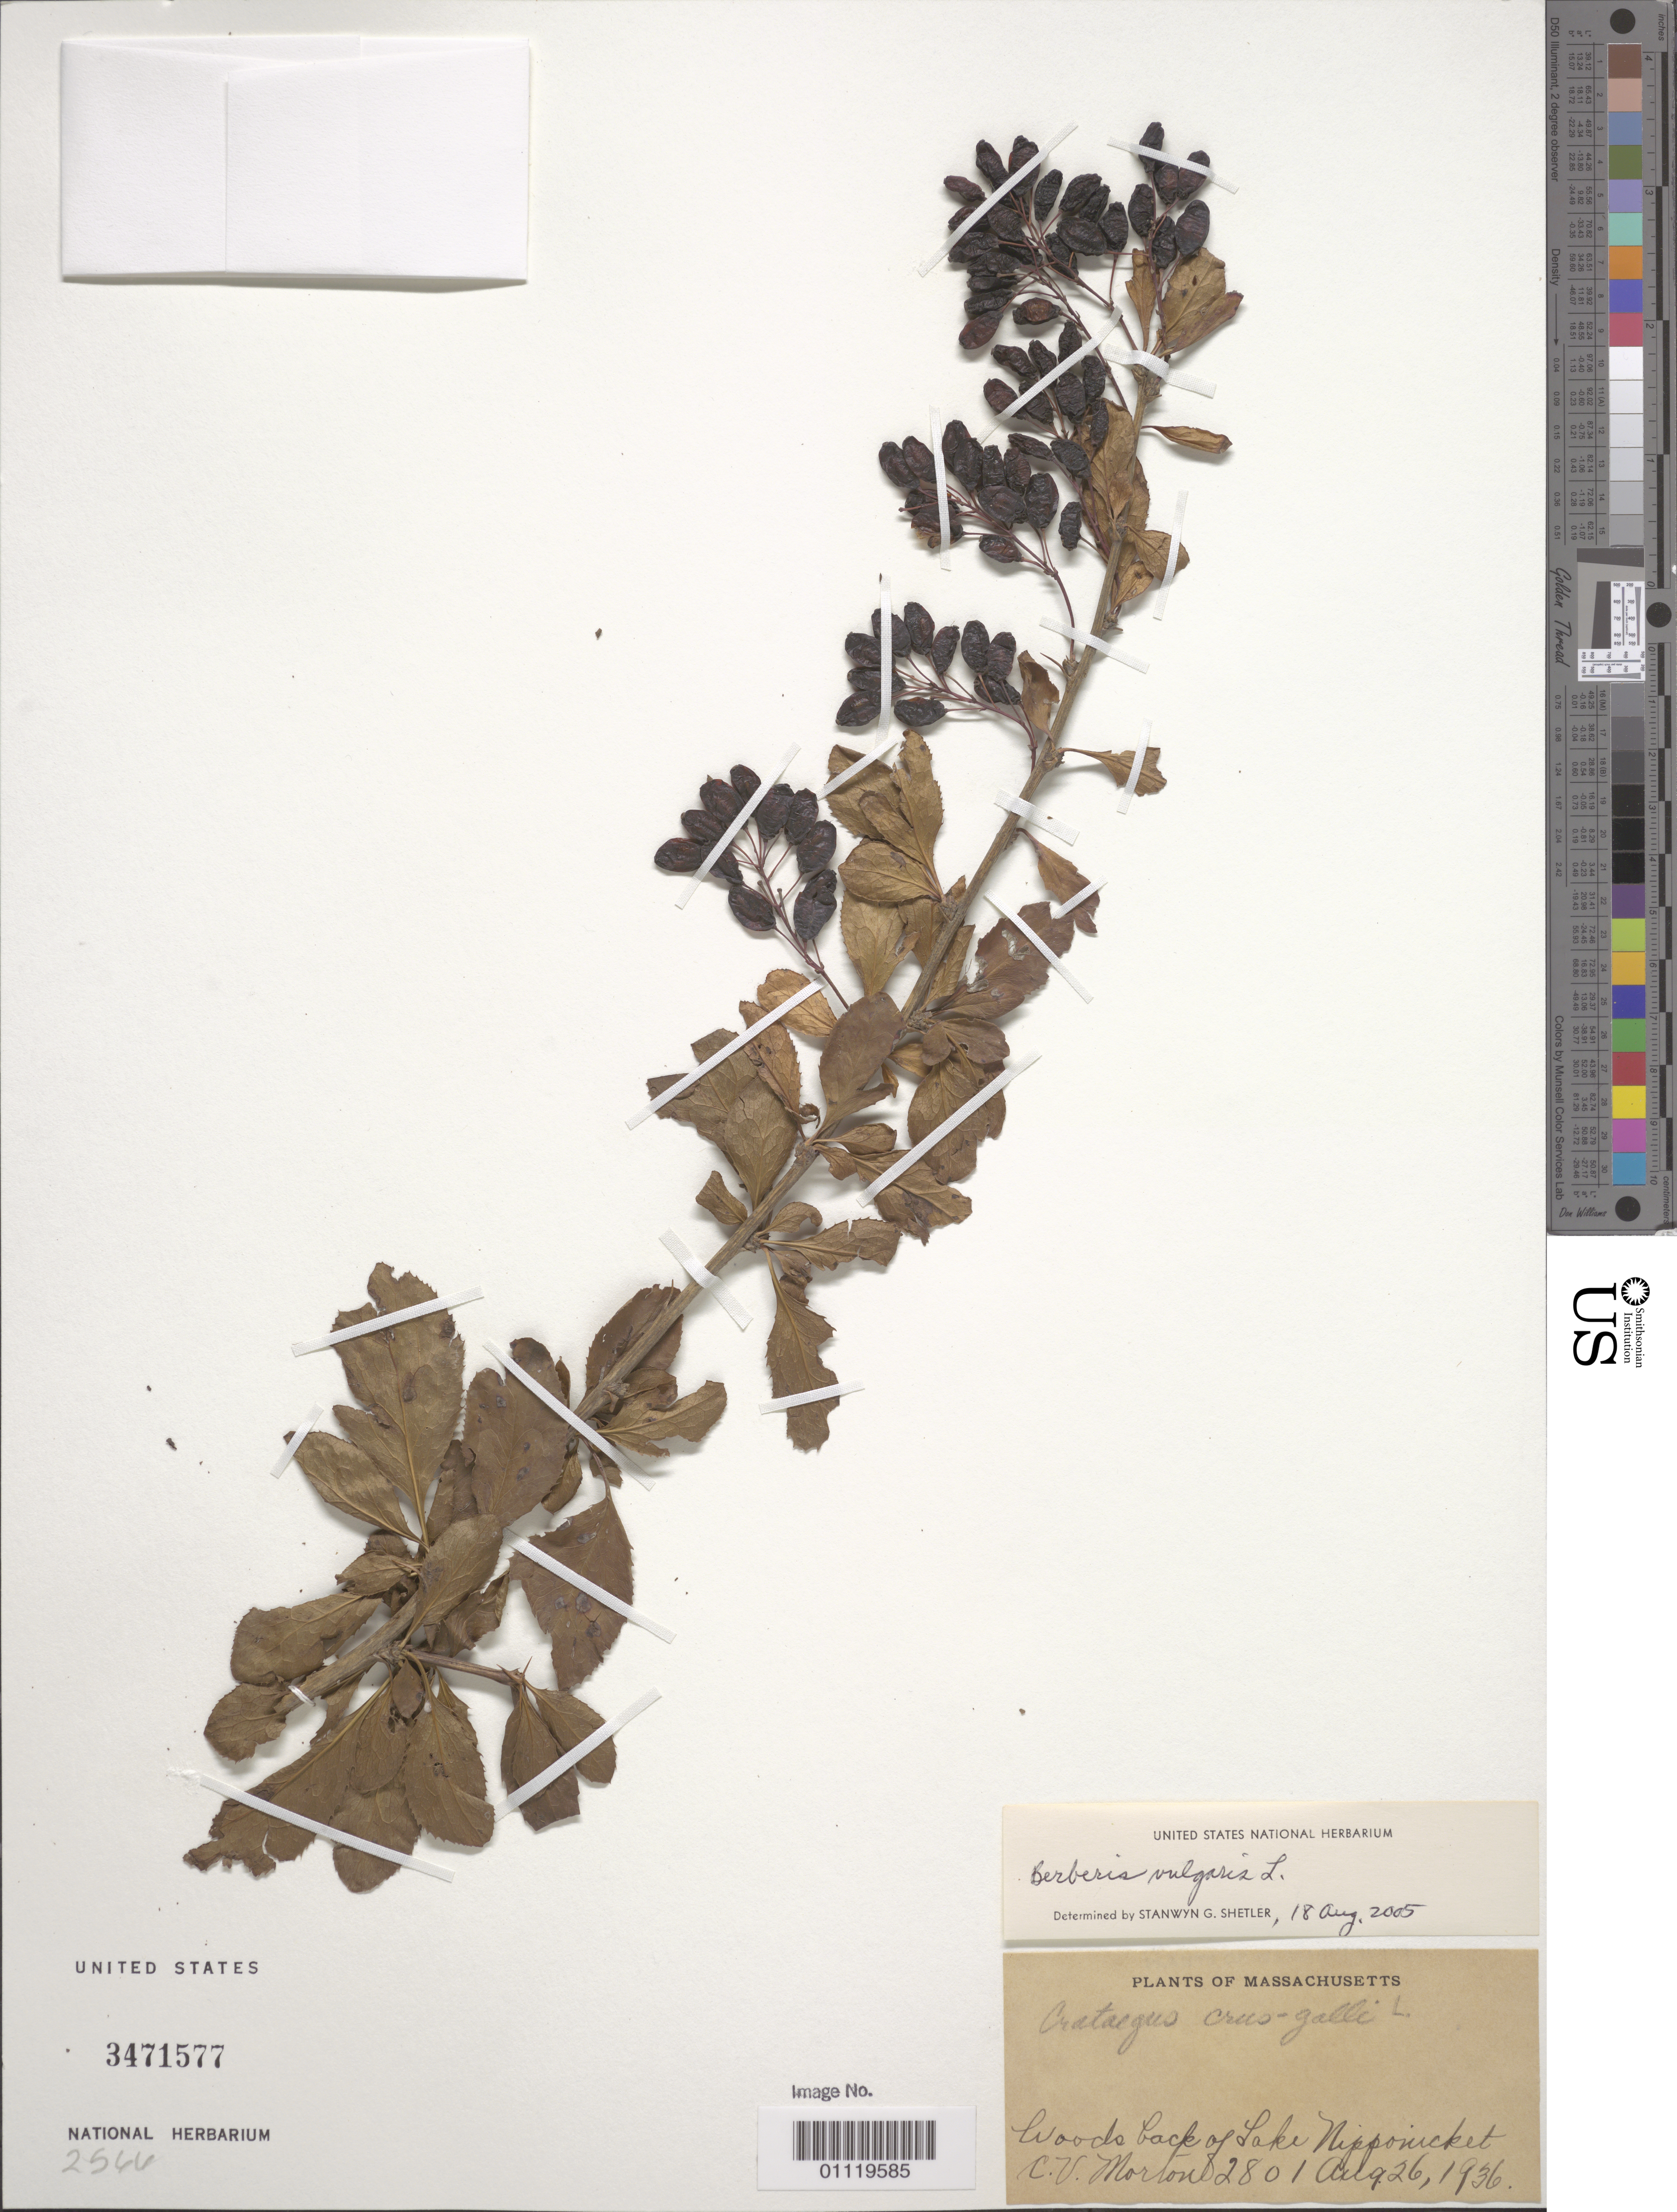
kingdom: Plantae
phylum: Tracheophyta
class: Magnoliopsida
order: Ranunculales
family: Berberidaceae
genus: Berberis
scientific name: Berberis vulgaris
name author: L.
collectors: C. V. Morton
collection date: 1936-08-26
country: United States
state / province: Massachusetts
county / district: Plymouth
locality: Woods on the back of Lake Nippenicket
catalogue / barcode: US 3471577